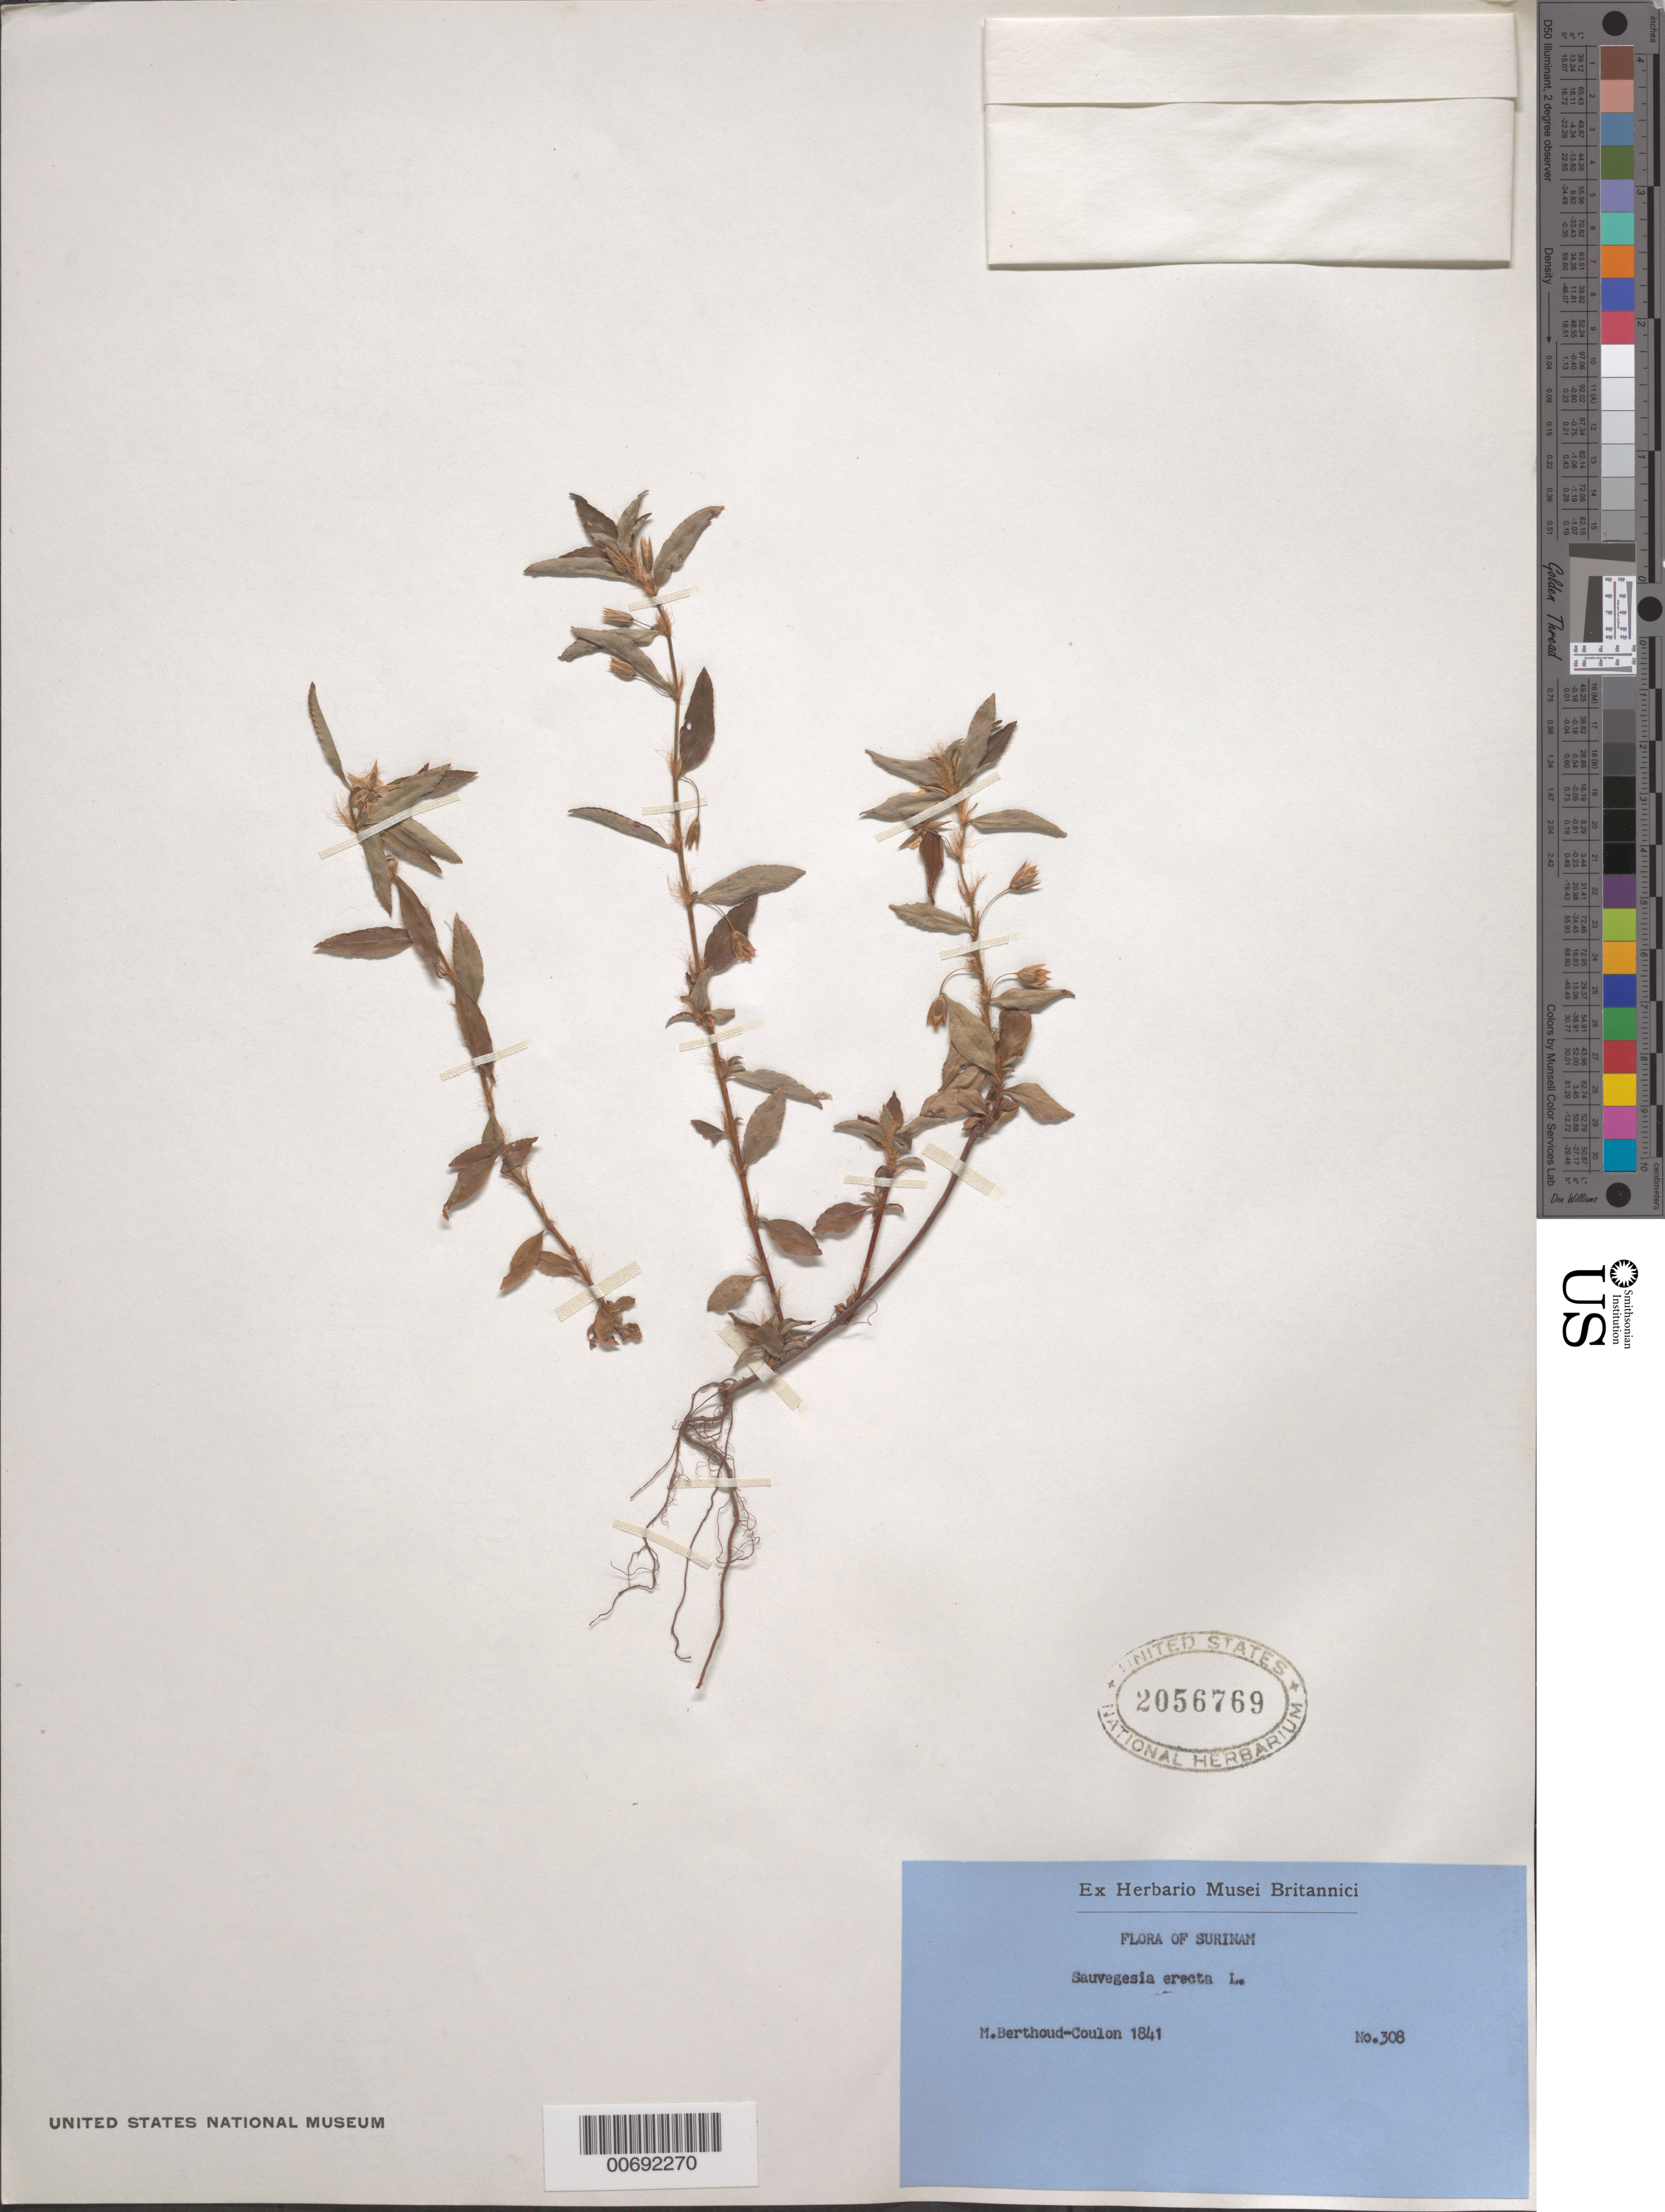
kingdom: Plantae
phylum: Tracheophyta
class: Magnoliopsida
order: Malpighiales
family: Ochnaceae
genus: Sauvagesia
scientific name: Sauvagesia erecta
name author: L.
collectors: C. Berthoud-Coulon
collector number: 308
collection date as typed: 1841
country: Suriname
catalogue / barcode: US 2056769